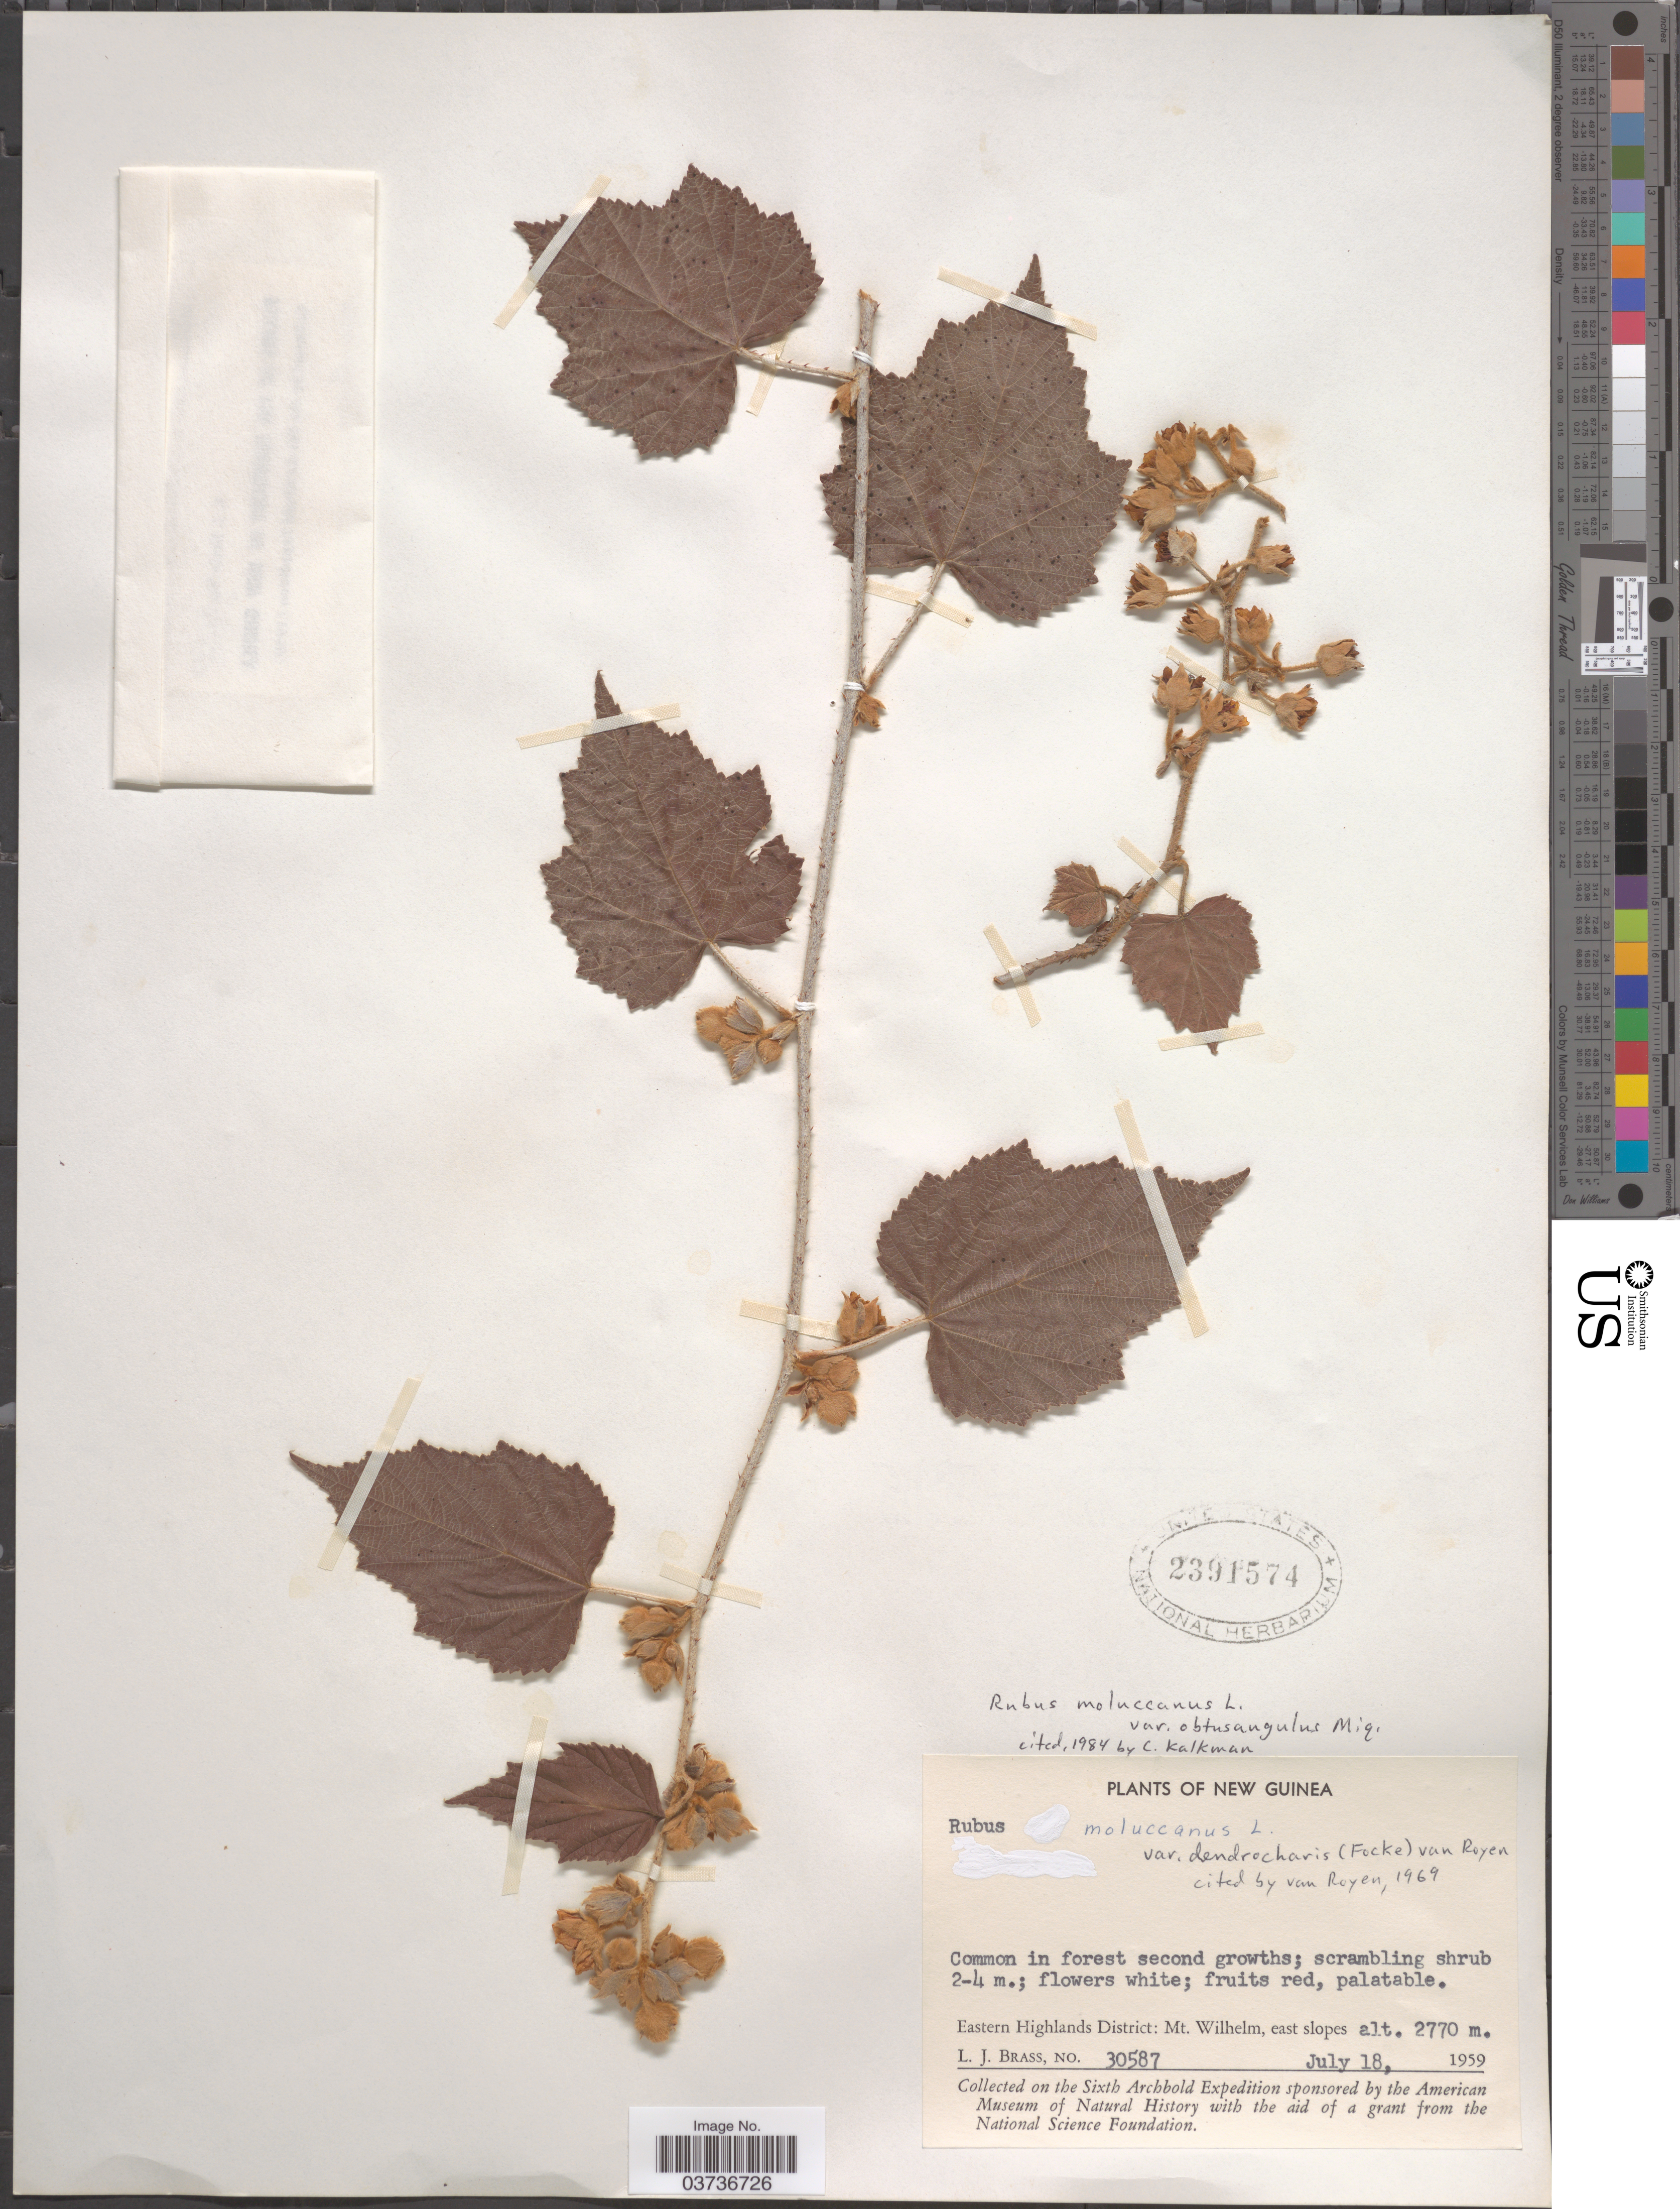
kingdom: Plantae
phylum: Tracheophyta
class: Magnoliopsida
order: Rosales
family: Rosaceae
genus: Rubus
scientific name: Rubus moluccanus var. obtusangulus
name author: Miq.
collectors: L. J. Brass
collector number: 30587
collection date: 1959-07-18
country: Papua New Guinea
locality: New Guinea. Eastern Highlands District: Mt. Wilhelm, east slopes.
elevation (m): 2770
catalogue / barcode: US 2391574